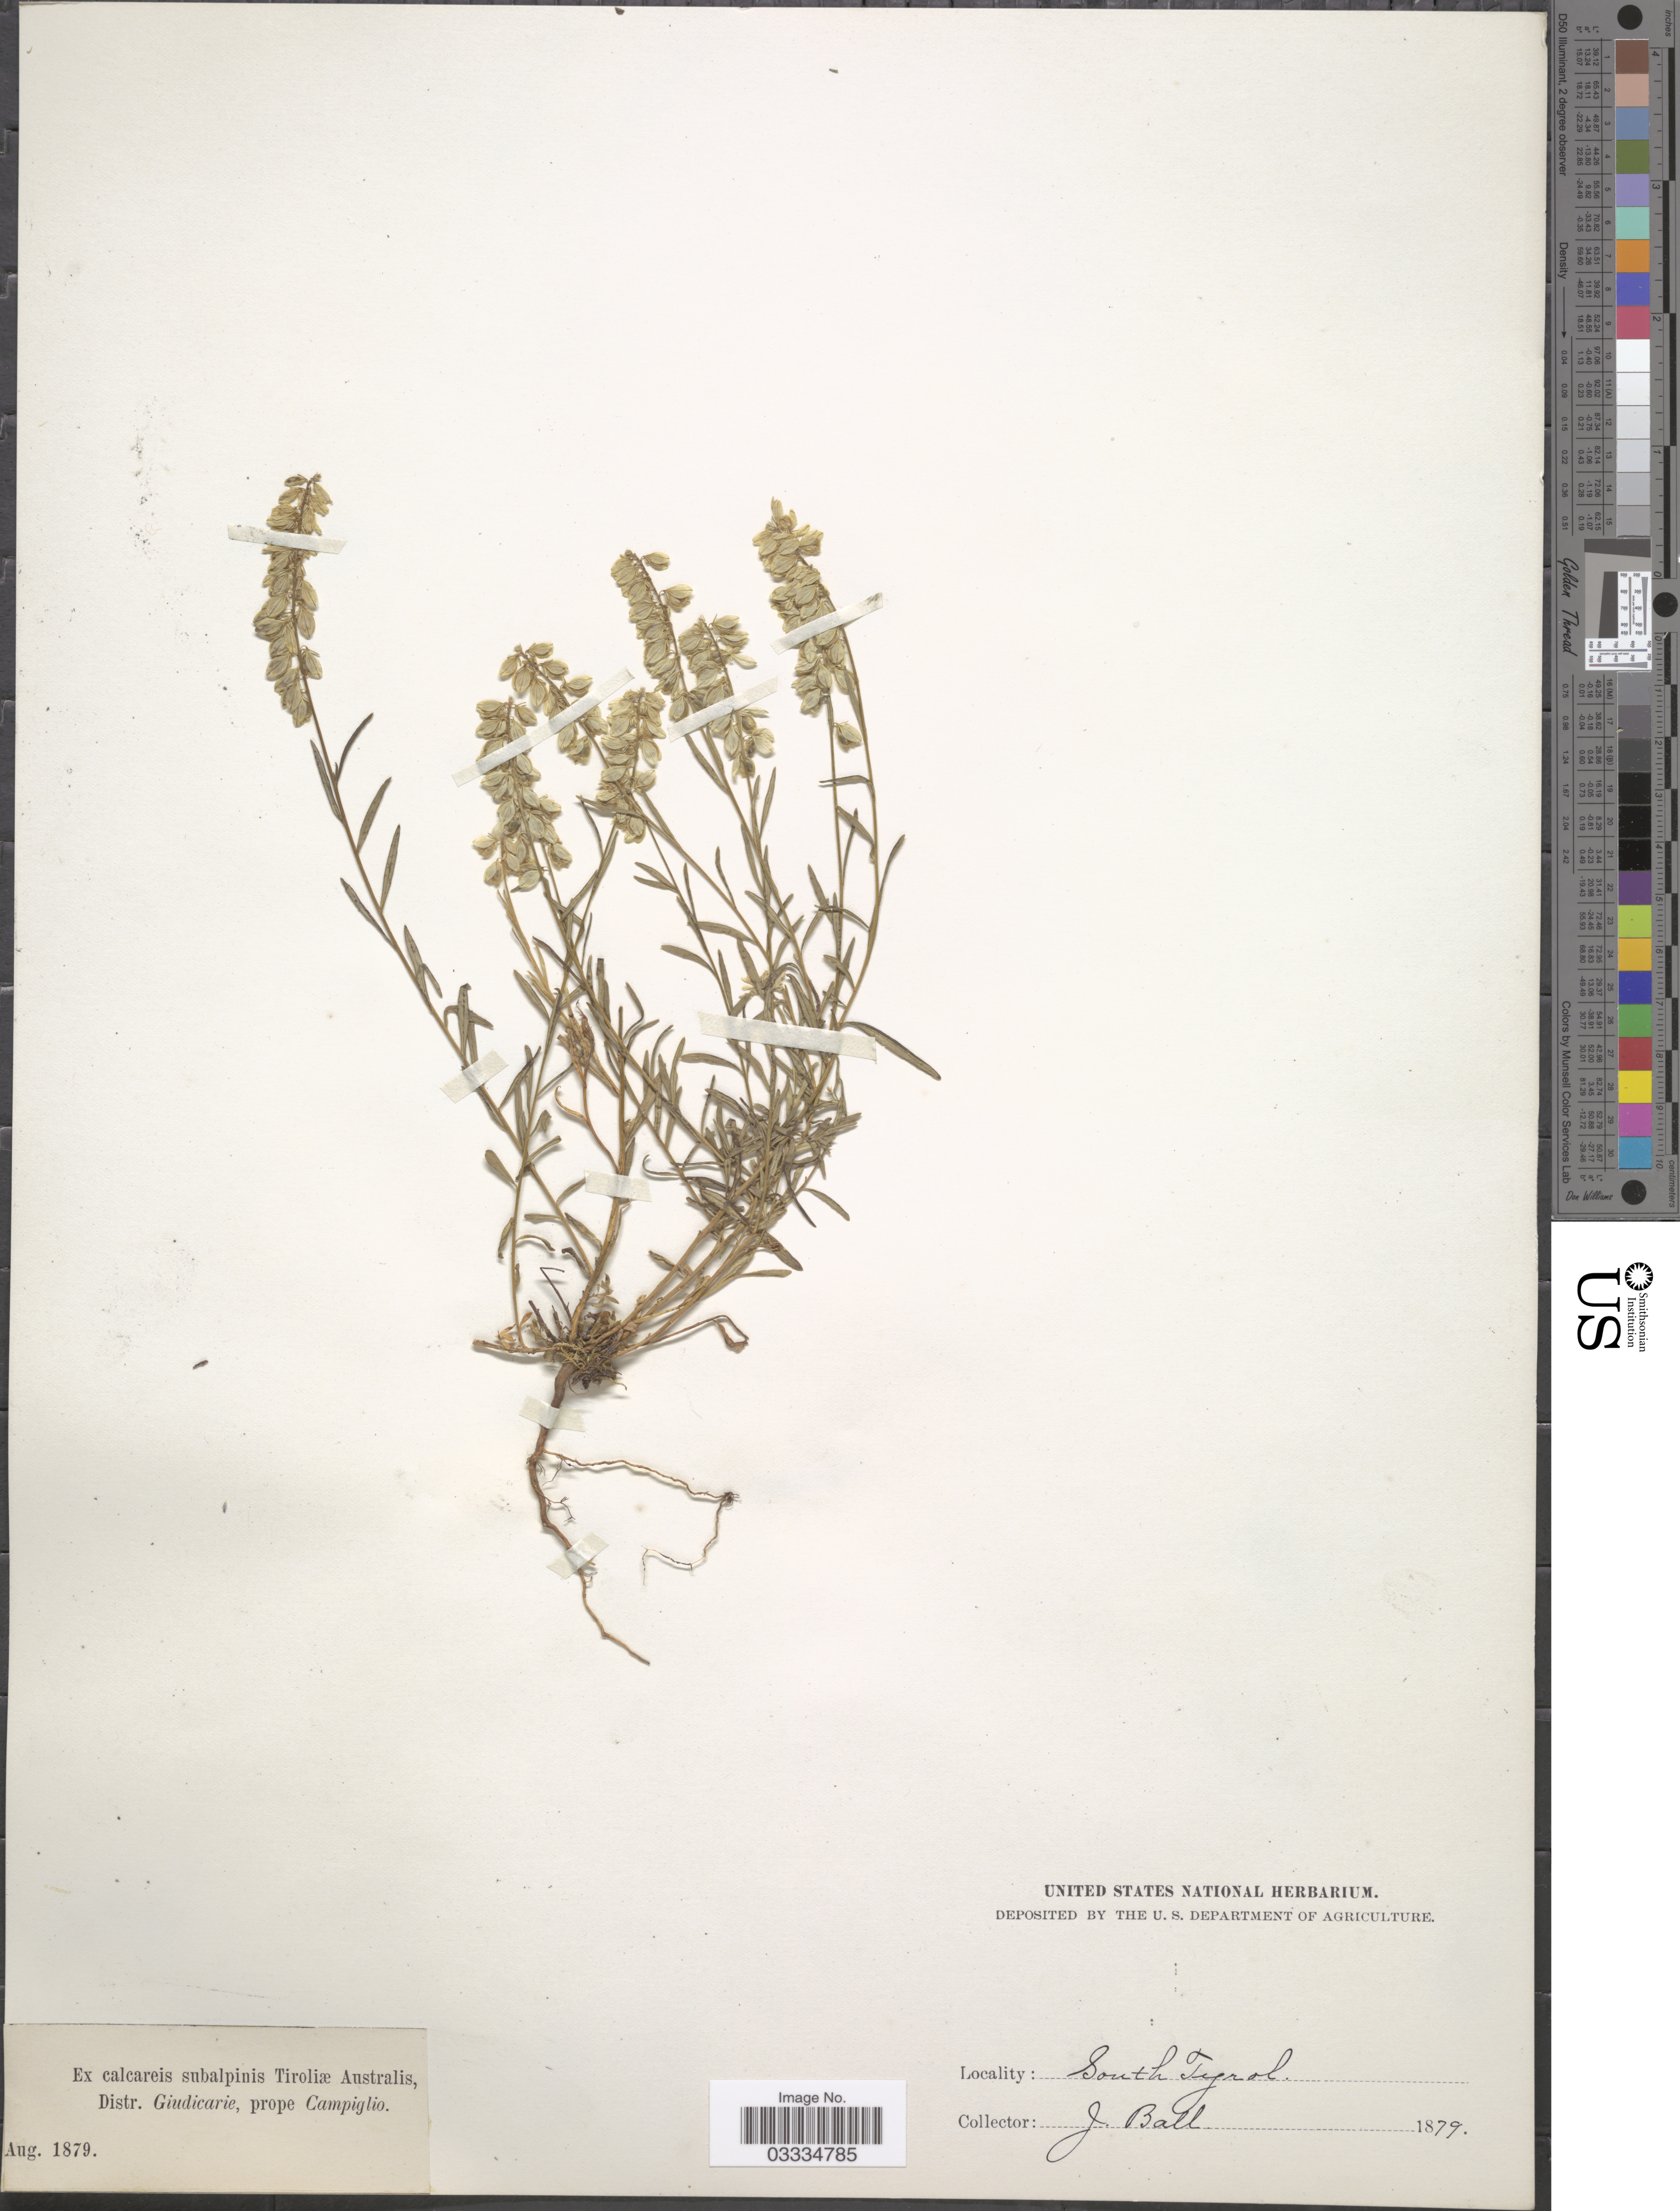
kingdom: Plantae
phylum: Tracheophyta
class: Magnoliopsida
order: Fabales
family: Polygalaceae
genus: Polygala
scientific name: Polygala sp.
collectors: J. Ball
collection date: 1879-08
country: Italy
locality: Ex calcareis subalpinis Tiroliæ Australis, Distr. Giudicarie, prope Campiglio. South Tyrol.